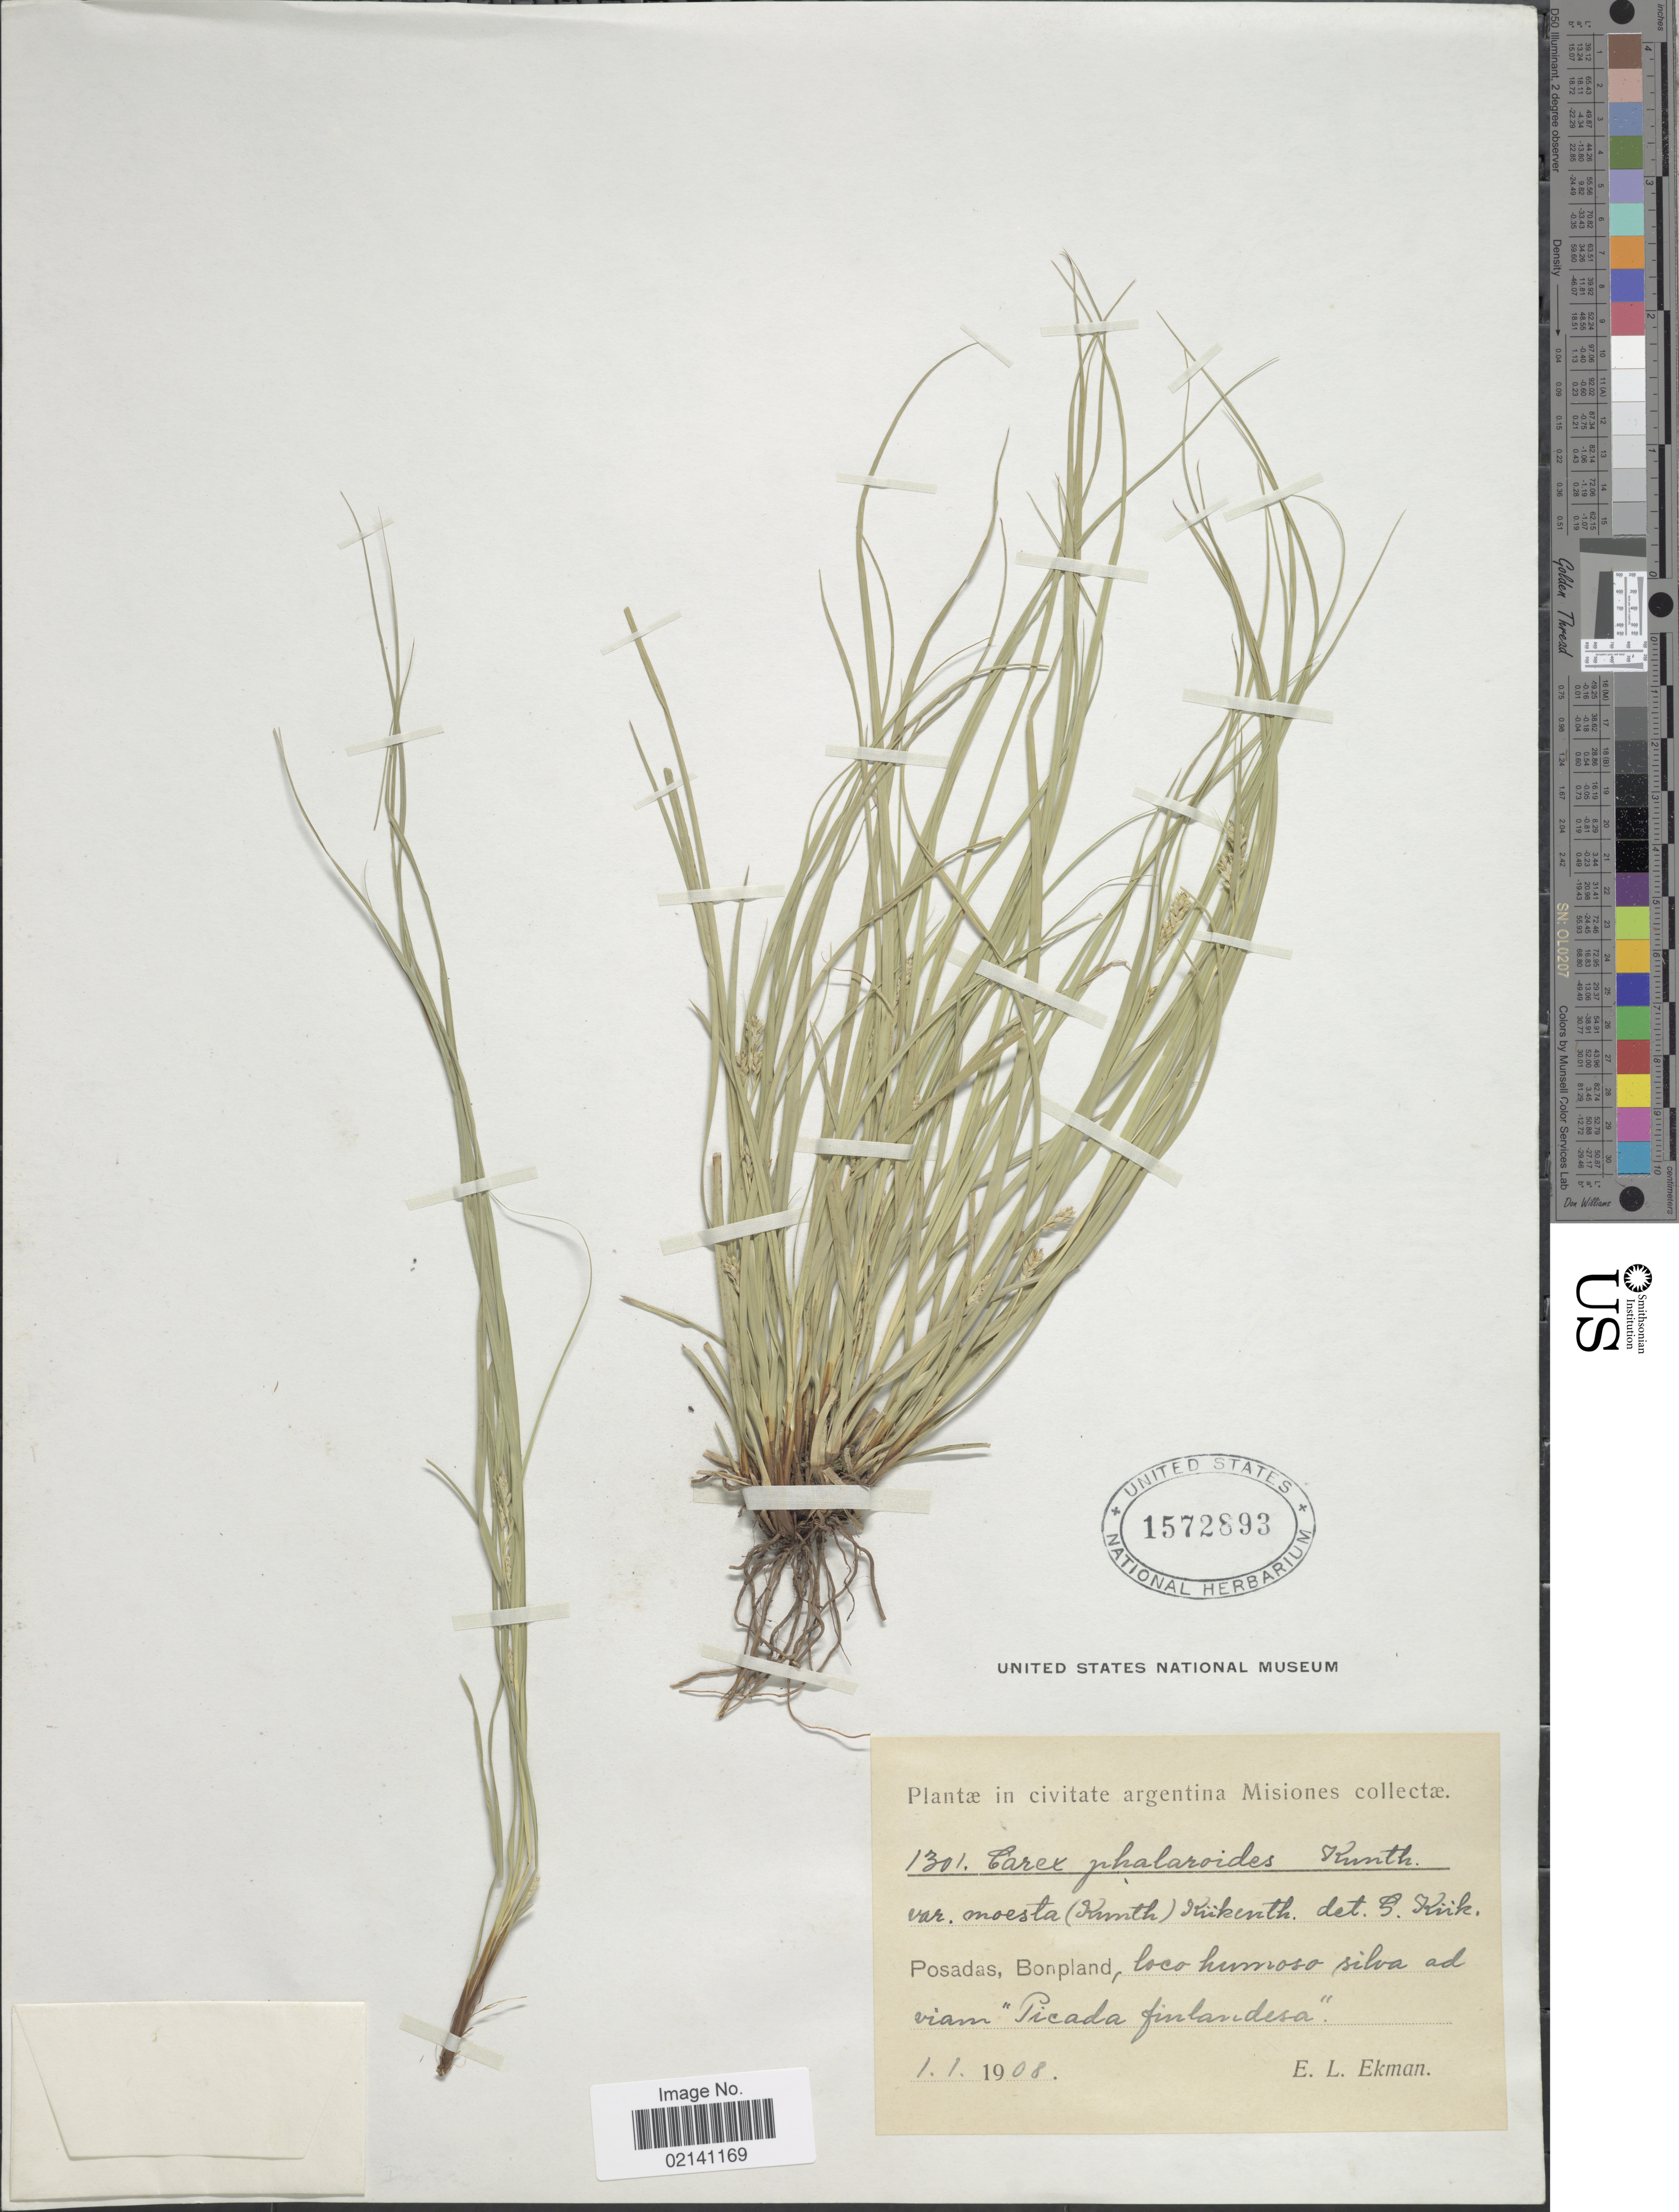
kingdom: Plantae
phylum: Tracheophyta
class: Liliopsida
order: Poales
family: Cyperaceae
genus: Carex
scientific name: Carex moesta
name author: Kunth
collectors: E. L. Ekman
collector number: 1301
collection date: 1908-01-01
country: Argentina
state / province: Misiones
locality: In civitae argentina Misiones, Posada, Bonpland, loco humoso silva ad viam "Picada finlandesa."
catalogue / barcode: US 1572893